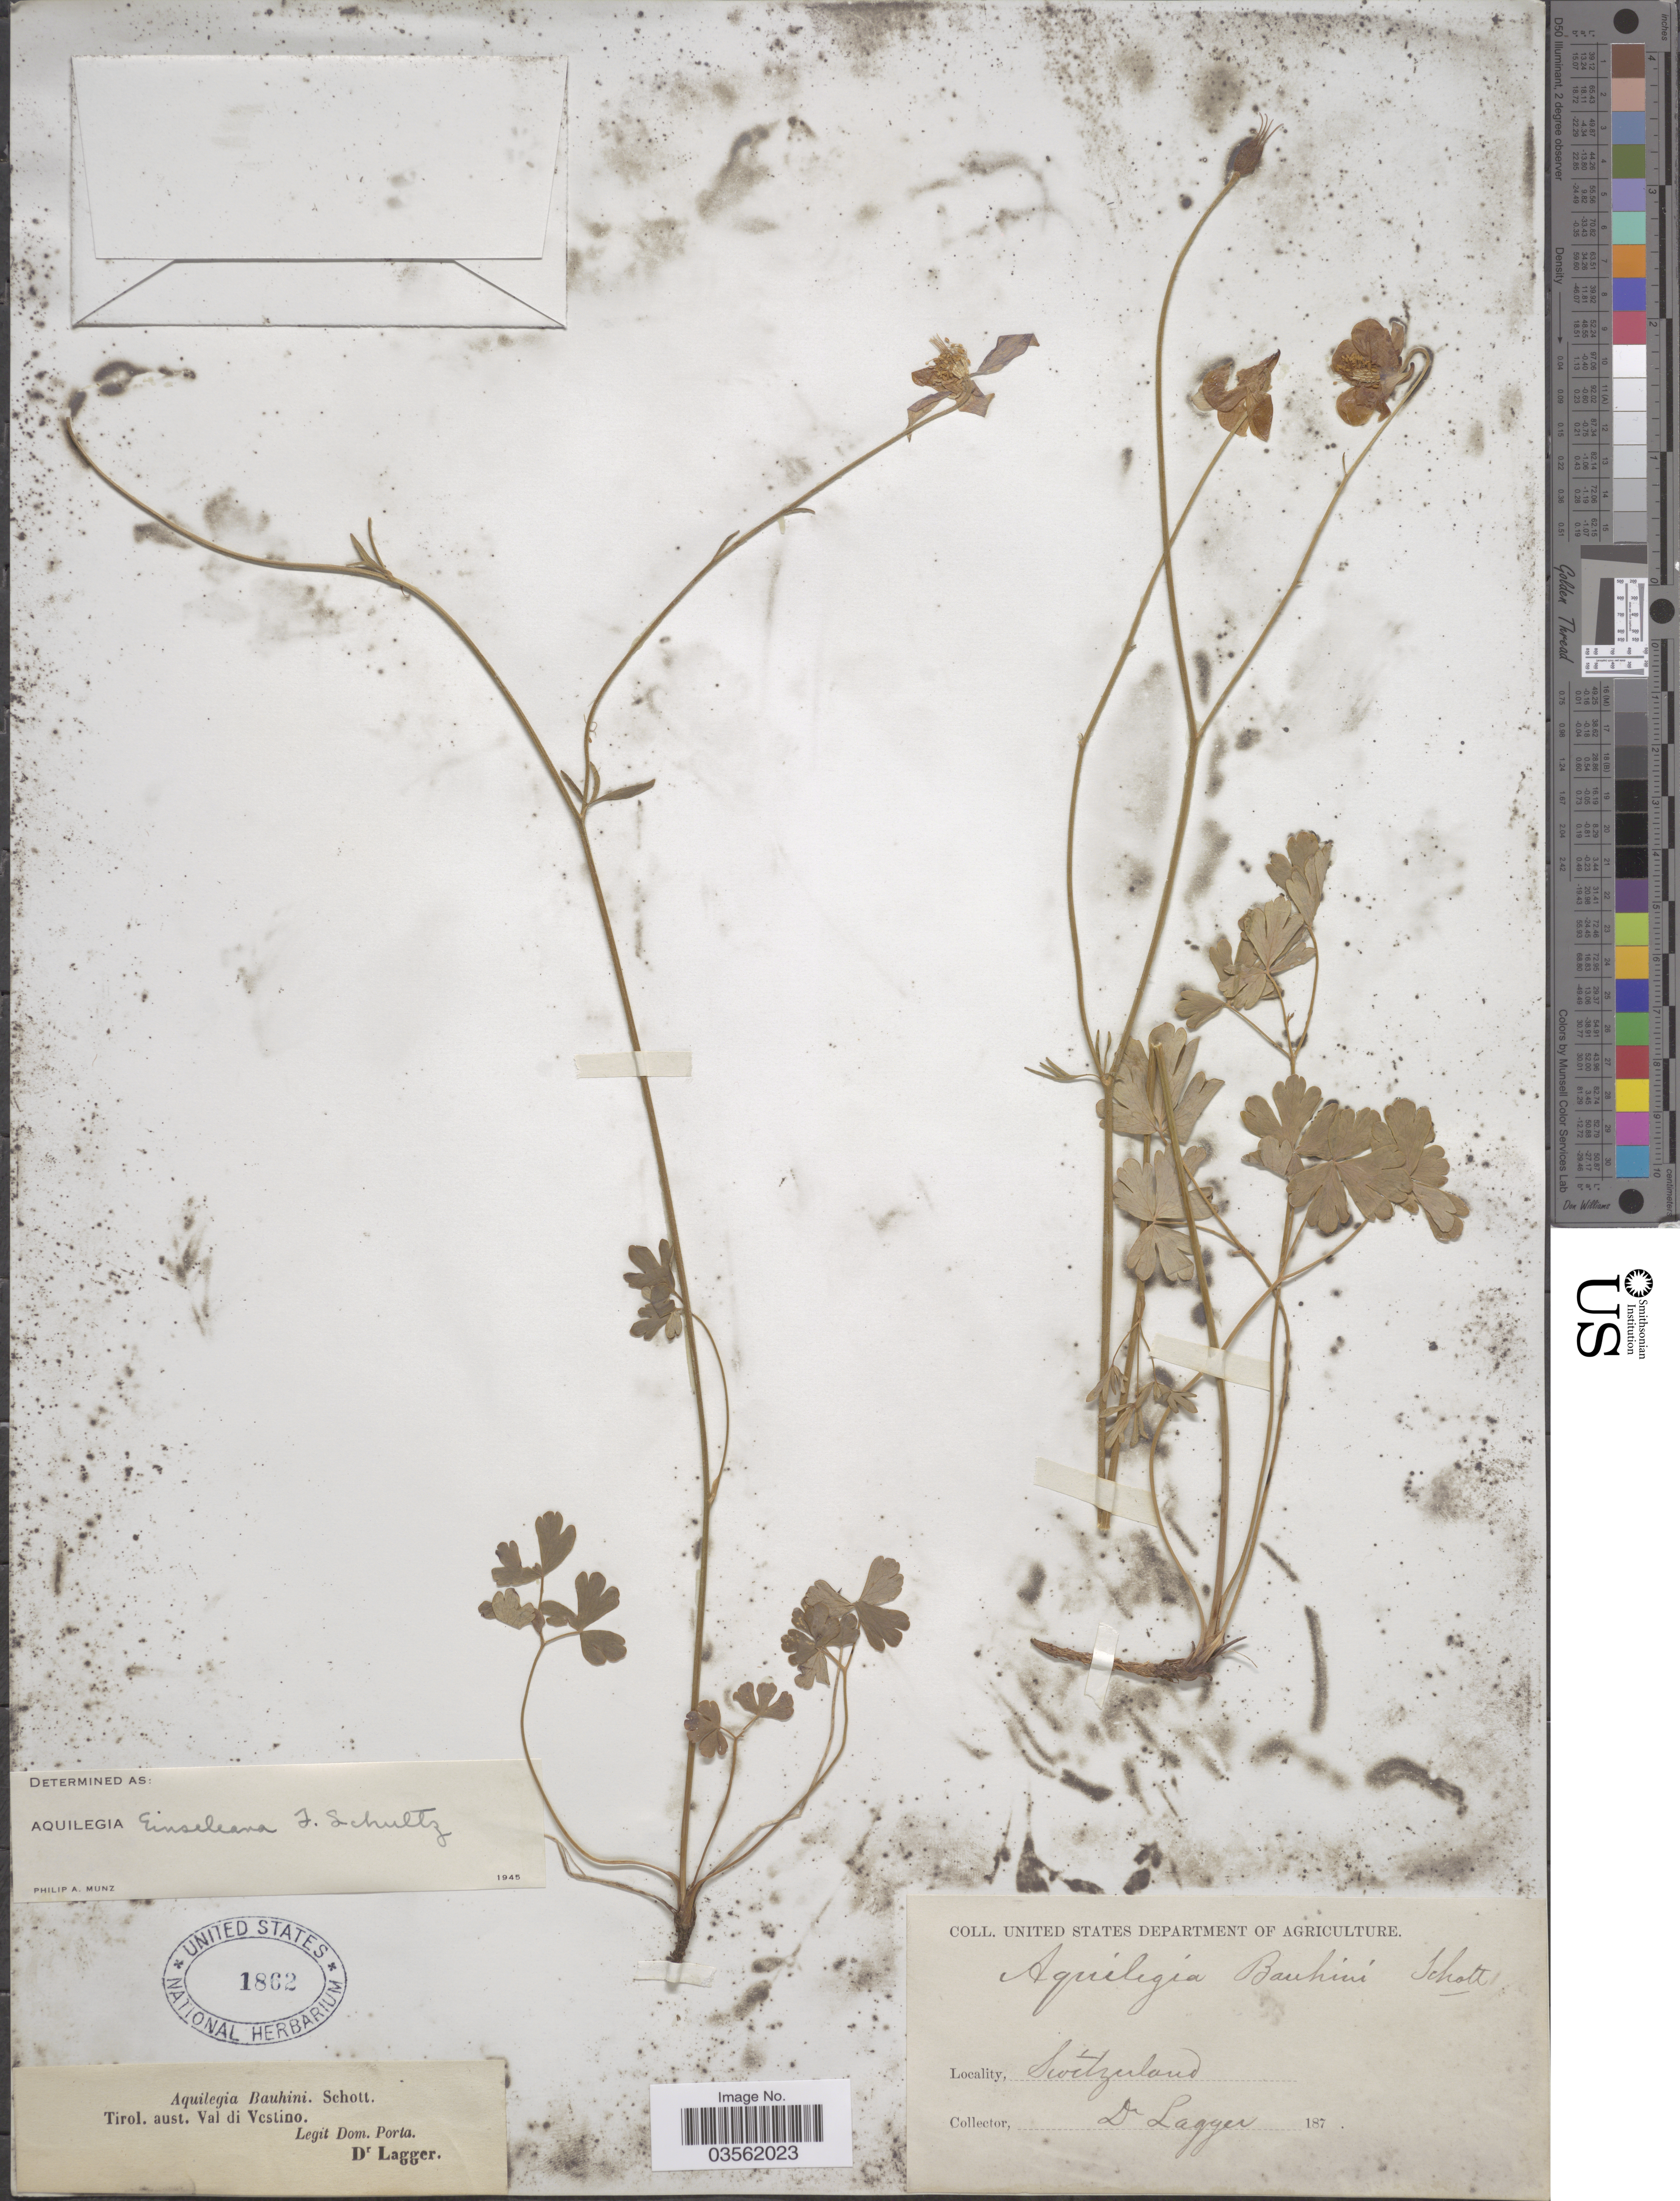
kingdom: Plantae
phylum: Tracheophyta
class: Magnoliopsida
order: Ranunculales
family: Ranunculaceae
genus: Aquilegia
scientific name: Aquilegia einseleana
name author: F.W. Schultz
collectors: -- Porta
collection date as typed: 187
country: Italy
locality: Tirol. austr. Val di Vestino.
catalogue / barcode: US 1862